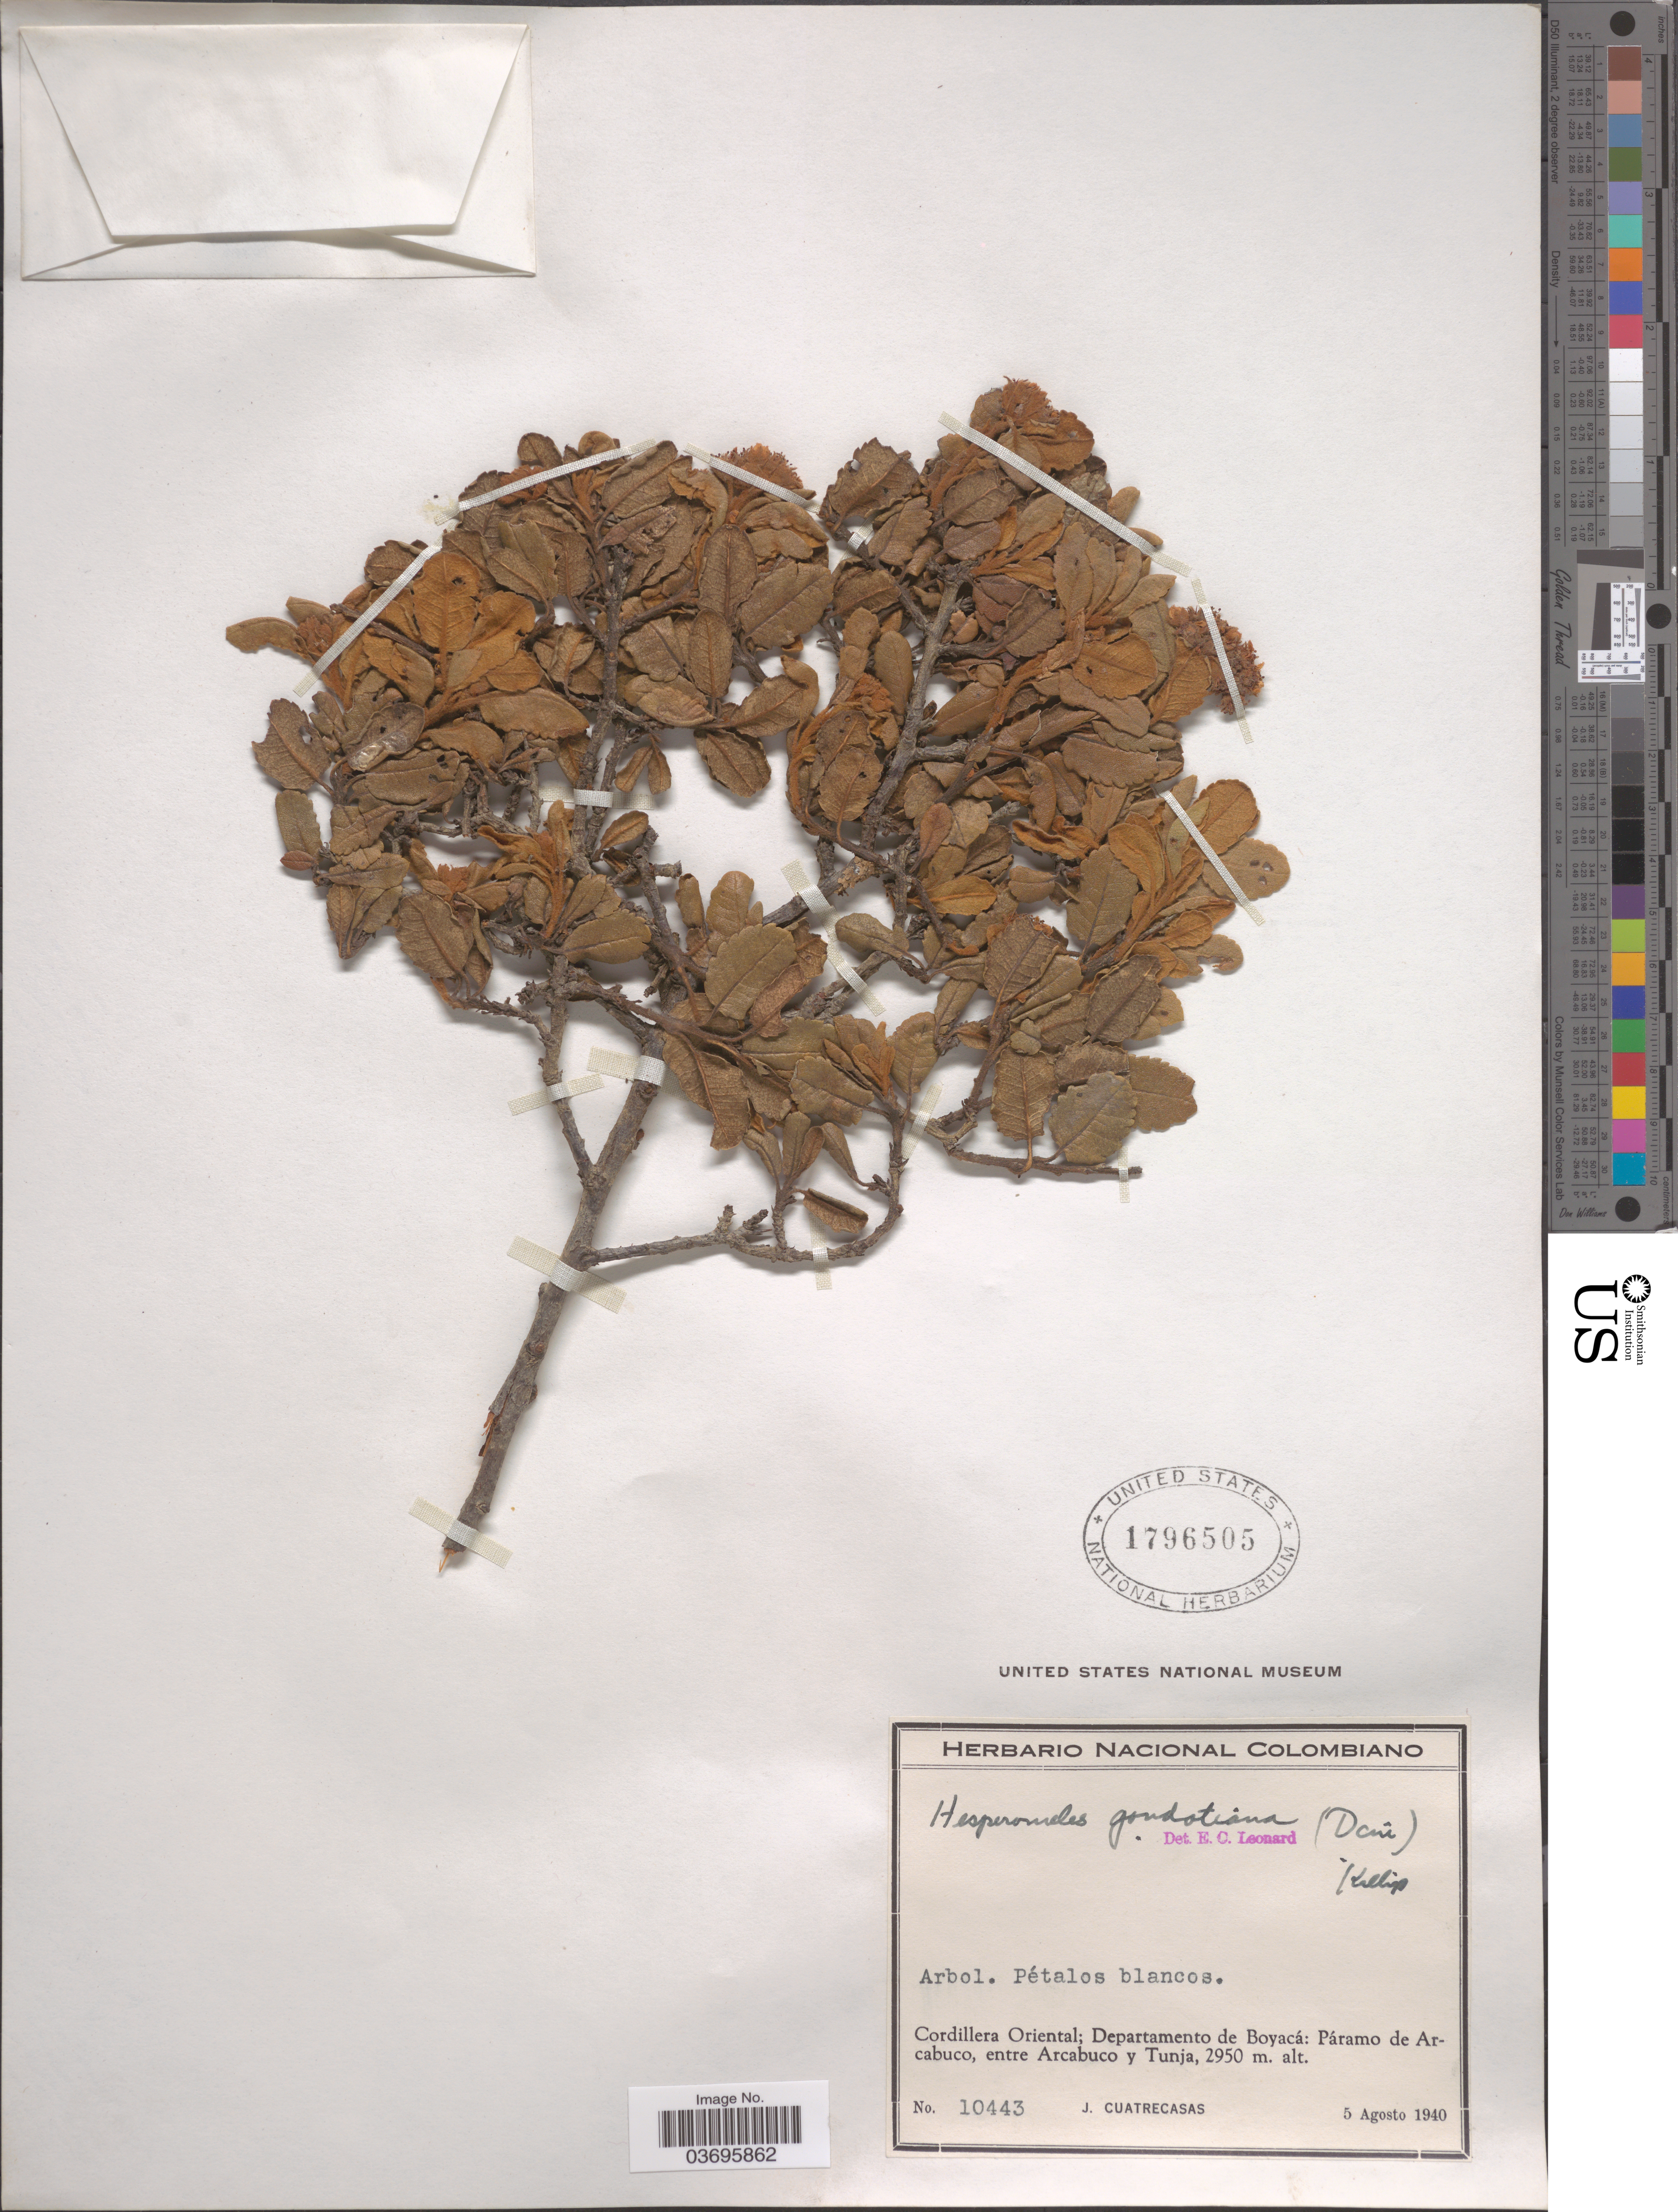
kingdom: Plantae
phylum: Tracheophyta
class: Magnoliopsida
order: Rosales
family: Rosaceae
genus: Hesperomeles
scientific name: Hesperomeles goudotiana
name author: Killip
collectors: J. Cuatrecasas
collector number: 10443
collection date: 1940-08-05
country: Colombia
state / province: Boyacá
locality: Cordillera Oriental; Departamento de Boyacá: Páramo de Arcabuco, entre Arcabuco y Tunja.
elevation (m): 2950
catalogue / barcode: US 1796505